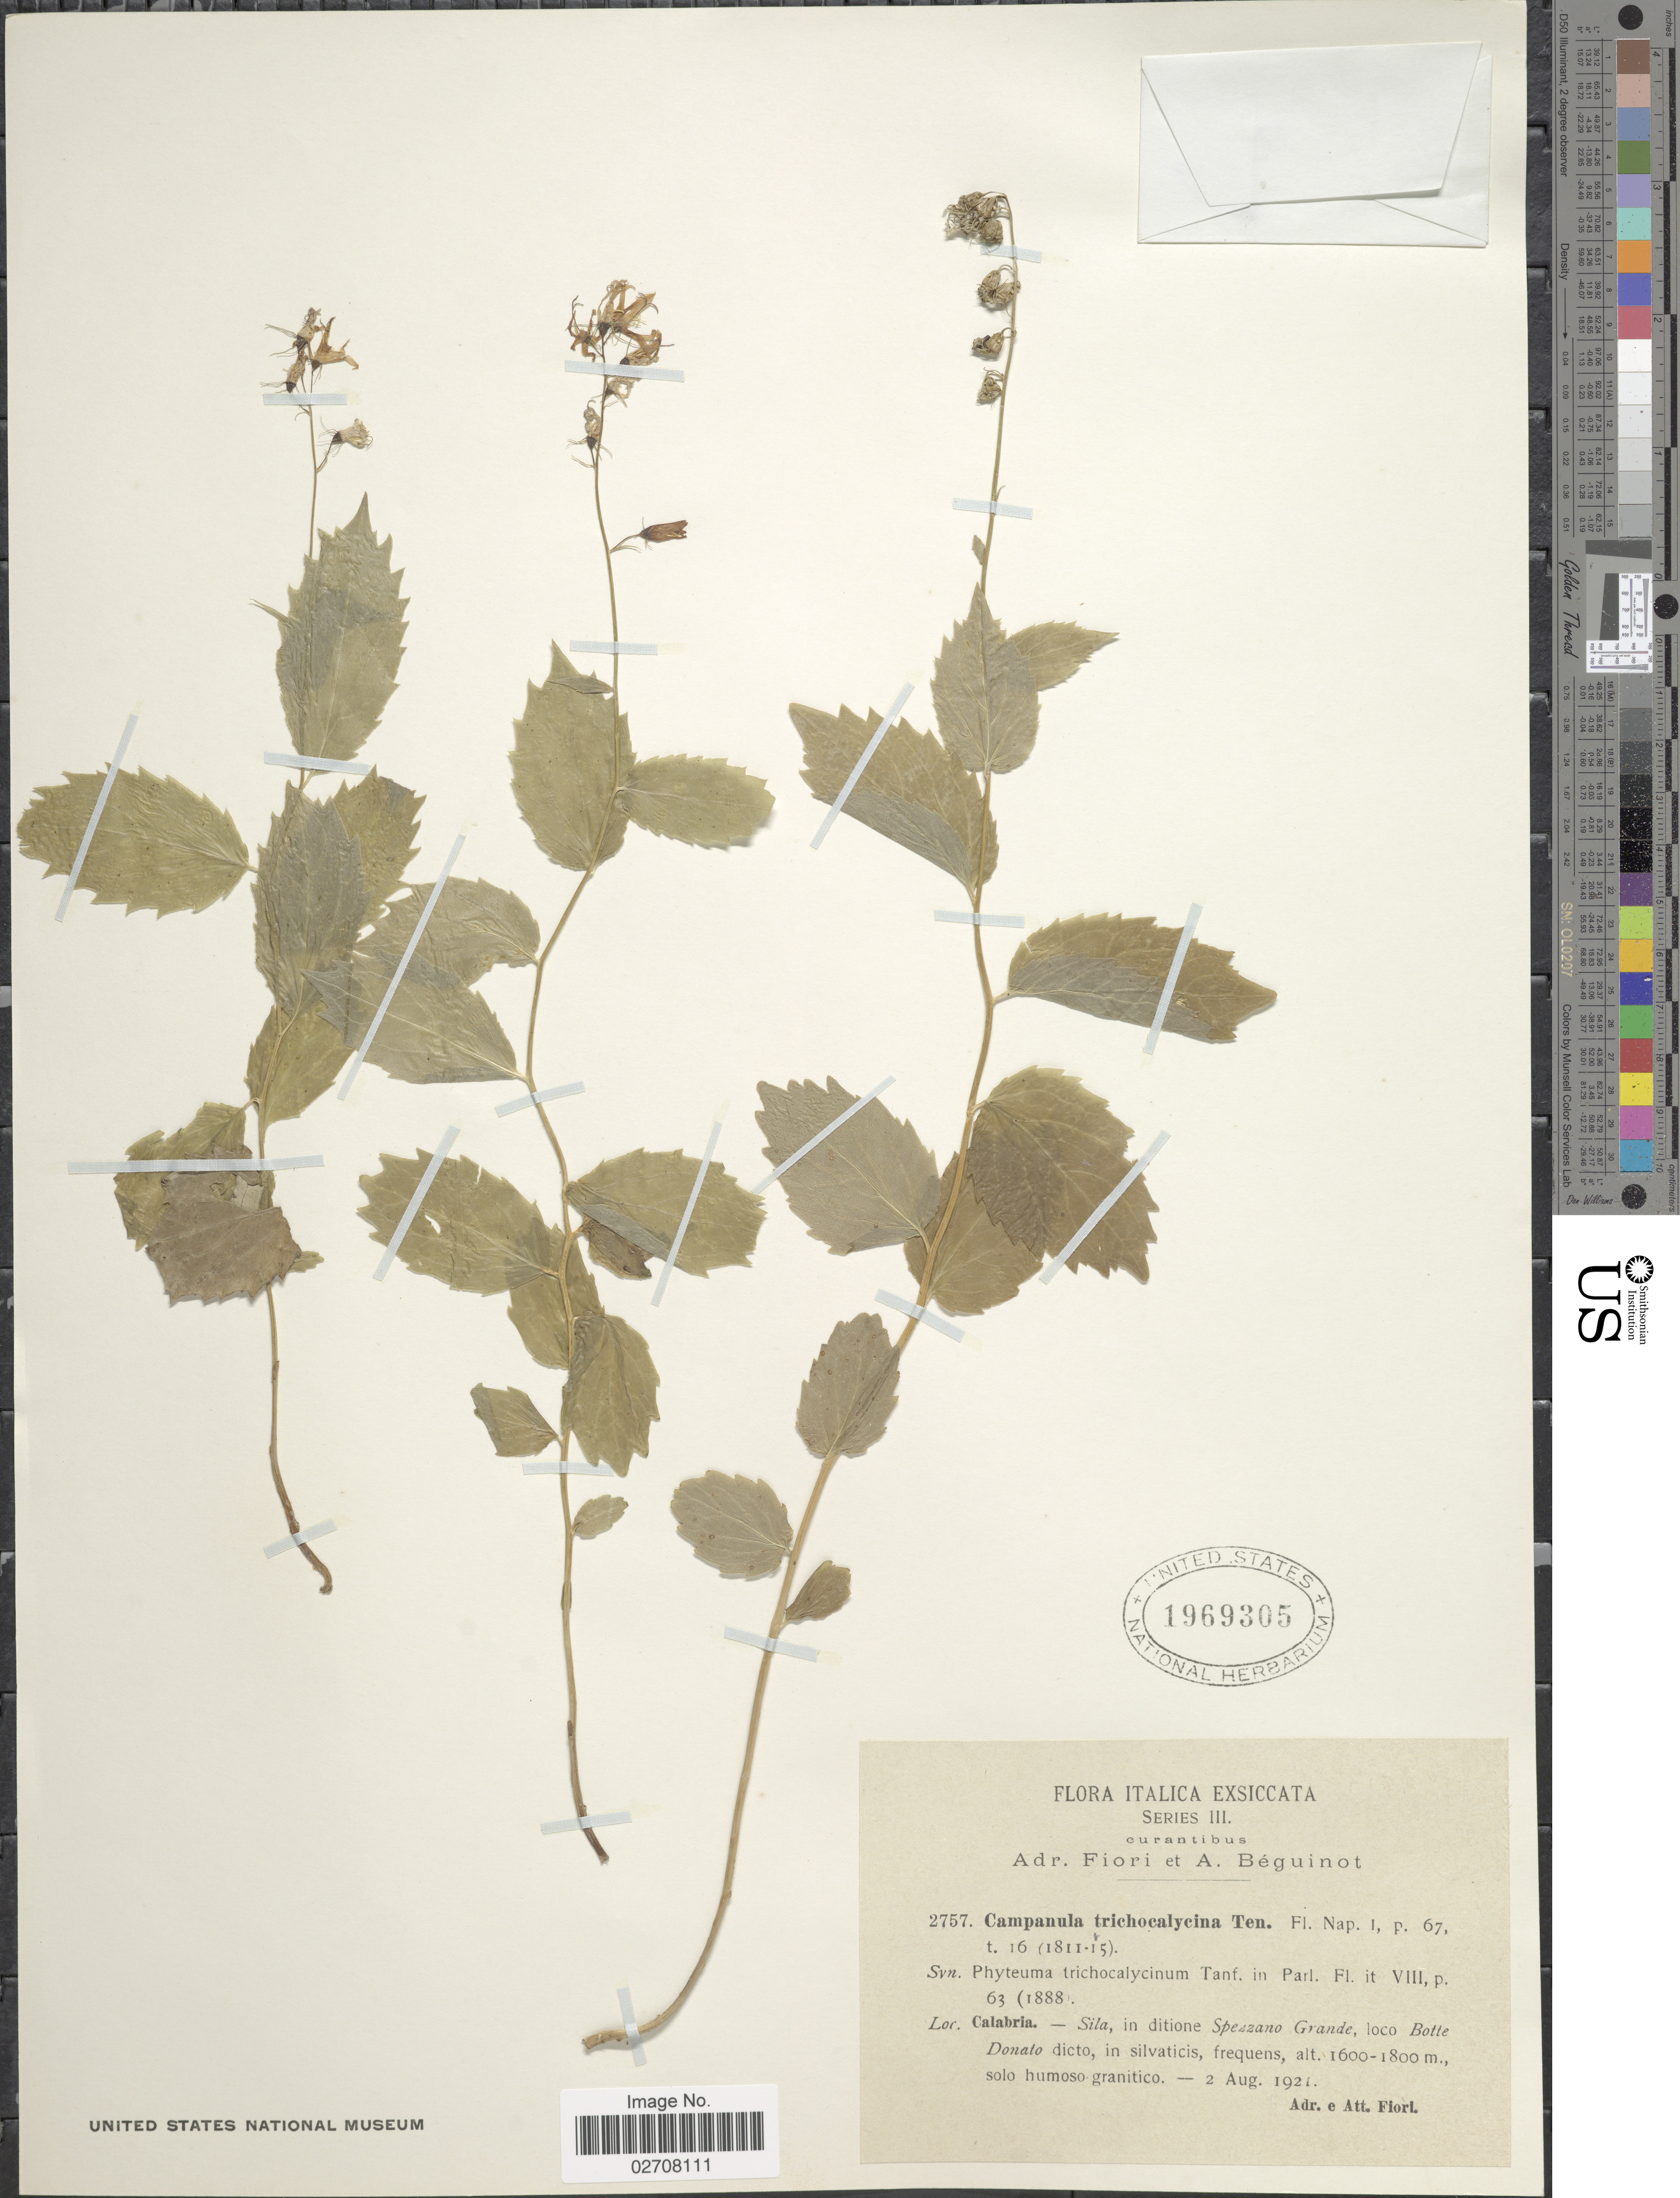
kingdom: Plantae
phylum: Tracheophyta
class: Magnoliopsida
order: Asterales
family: Campanulaceae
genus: Campanula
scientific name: Campanula trichocalycina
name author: Ten.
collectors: A. Fiori & A. Fiori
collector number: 2757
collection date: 1921-08-02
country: Italy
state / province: Calabria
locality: Sila, in ditione Spezzano Grande, loco Botte Donato dicto, in silvaticis, frequens.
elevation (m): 1600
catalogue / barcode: US 1969305